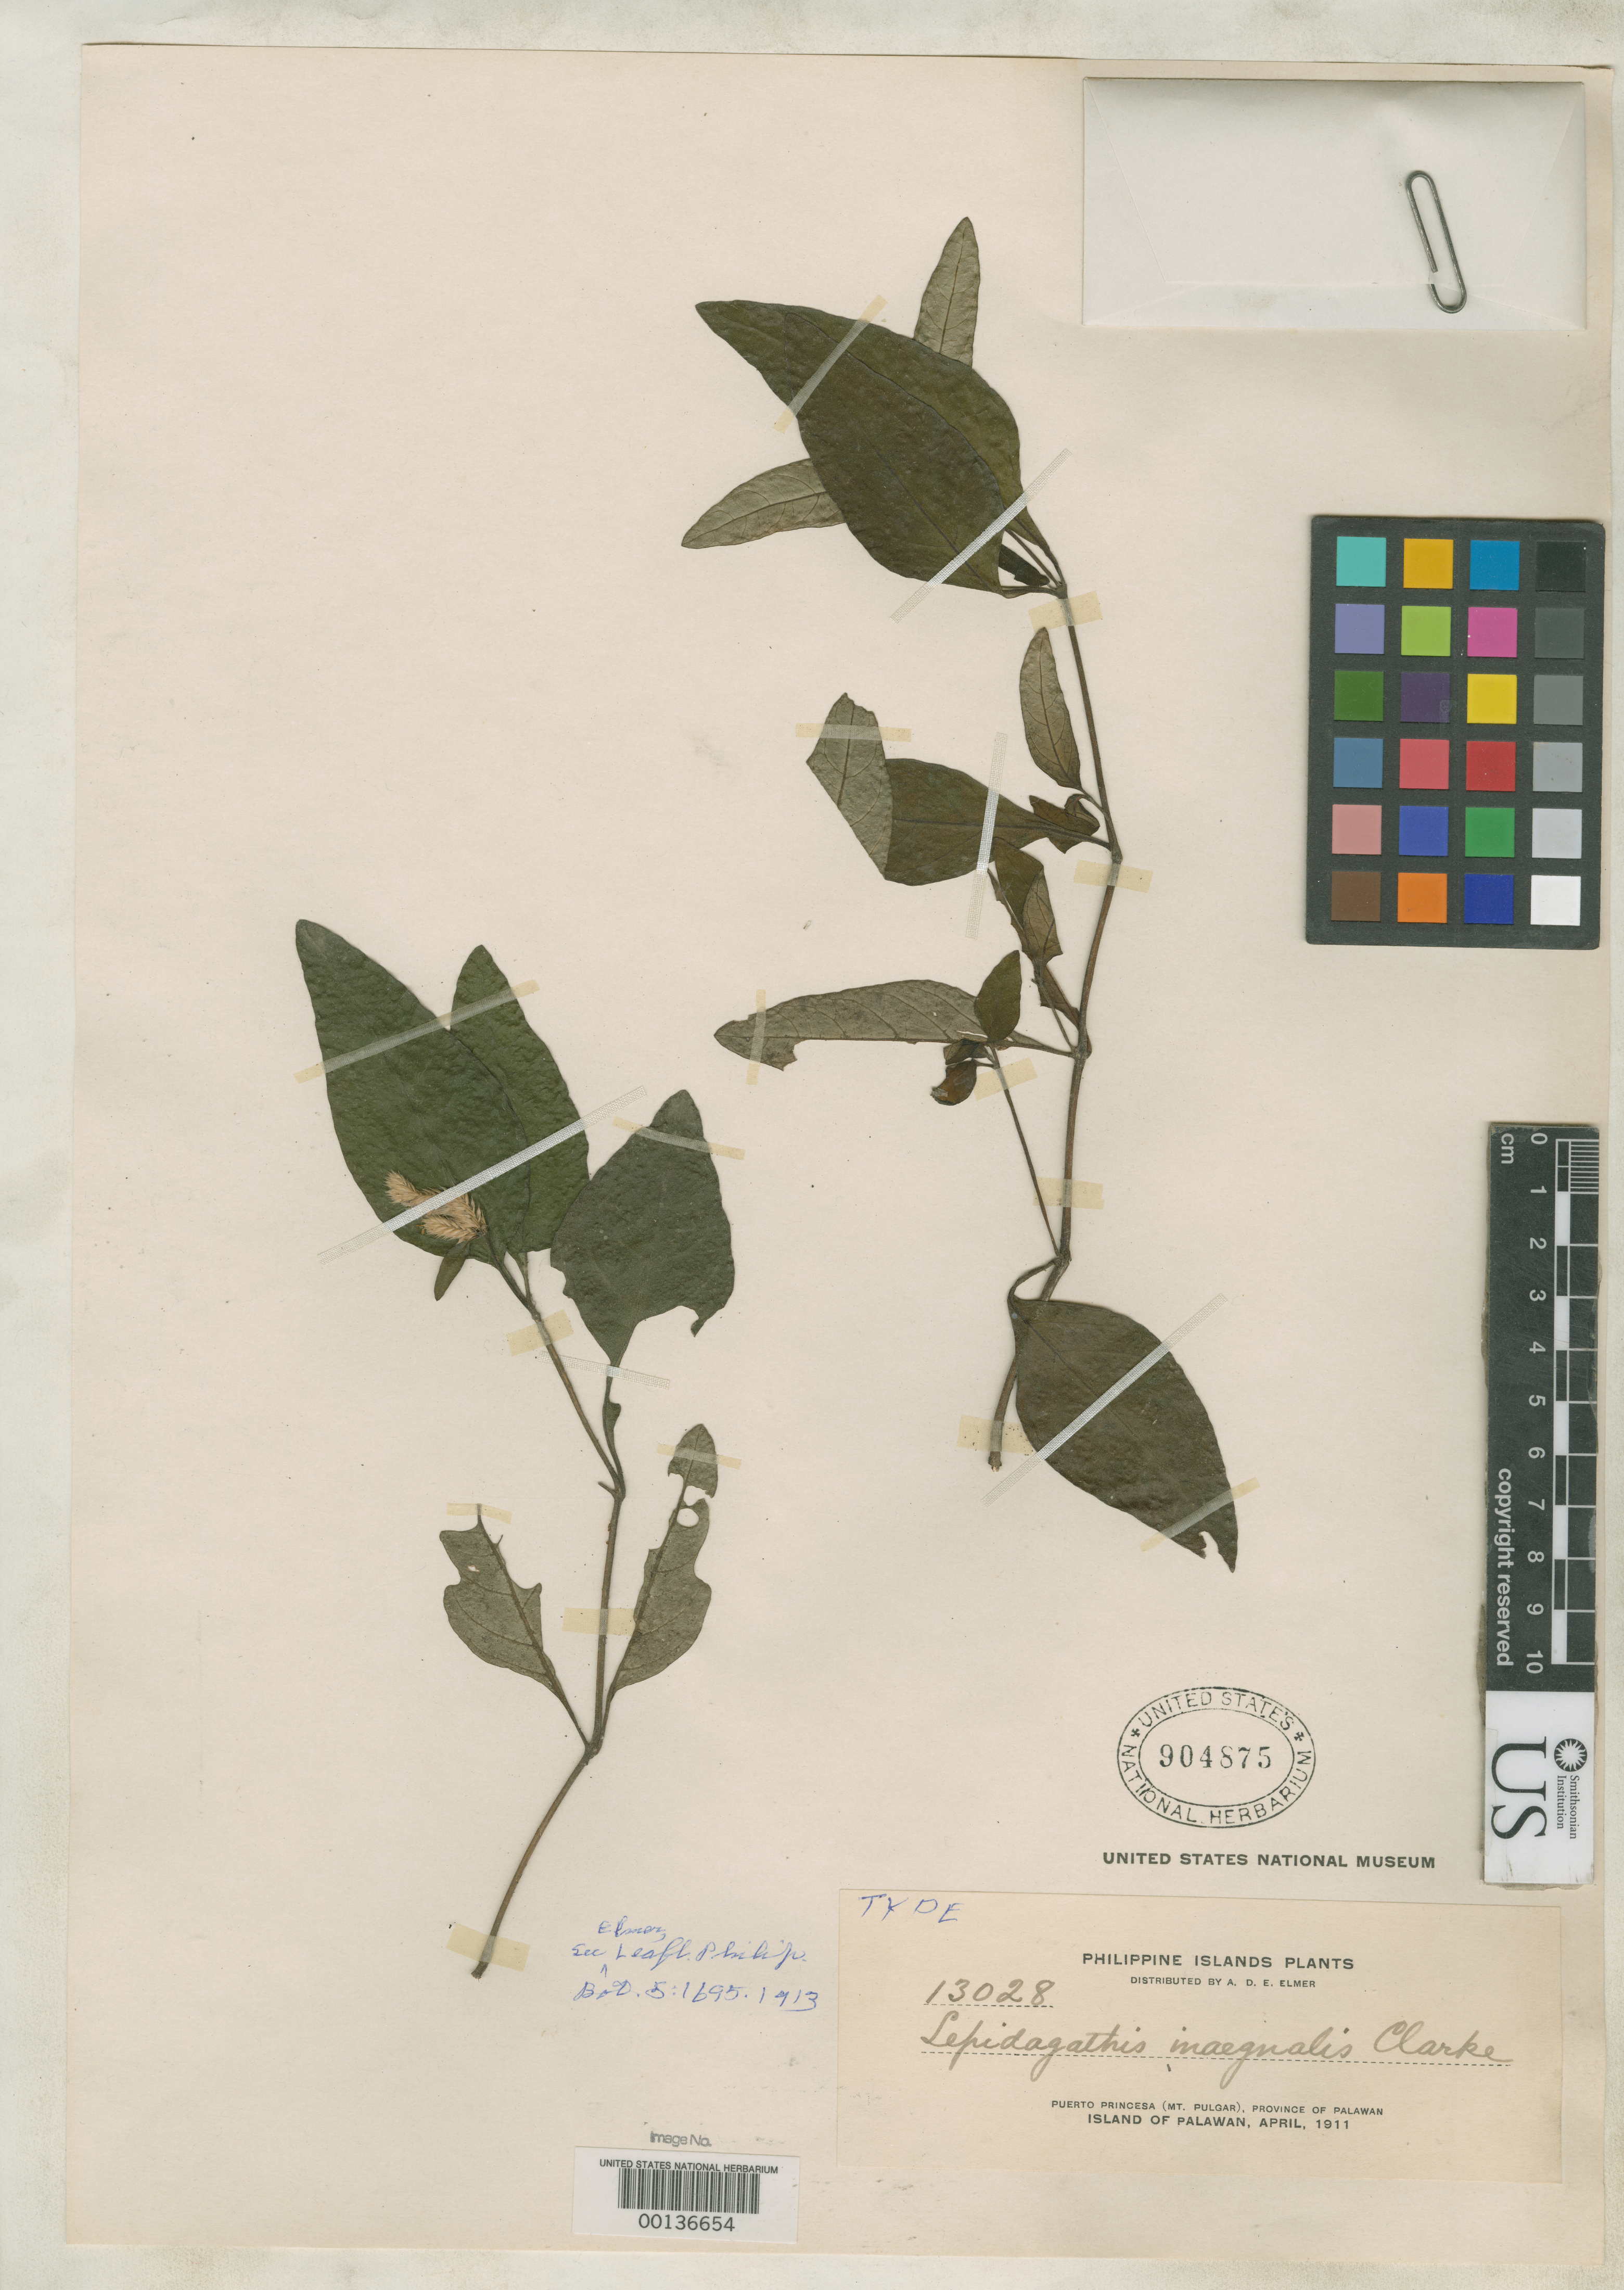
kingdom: Plantae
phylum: Tracheophyta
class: Magnoliopsida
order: Lamiales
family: Acanthaceae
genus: Lepidagathis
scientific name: Lepidagathis inaequalis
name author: C.B. Clarke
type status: Isotype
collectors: A. D. E. Elmer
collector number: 13028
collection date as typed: Apr 1911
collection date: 1911-04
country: Philippines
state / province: Mimaropa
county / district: Palawan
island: Palawan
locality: Puerto Princesa (Mt. Pulgar), Province of Palawan, Island of Palawan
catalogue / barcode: US 904875